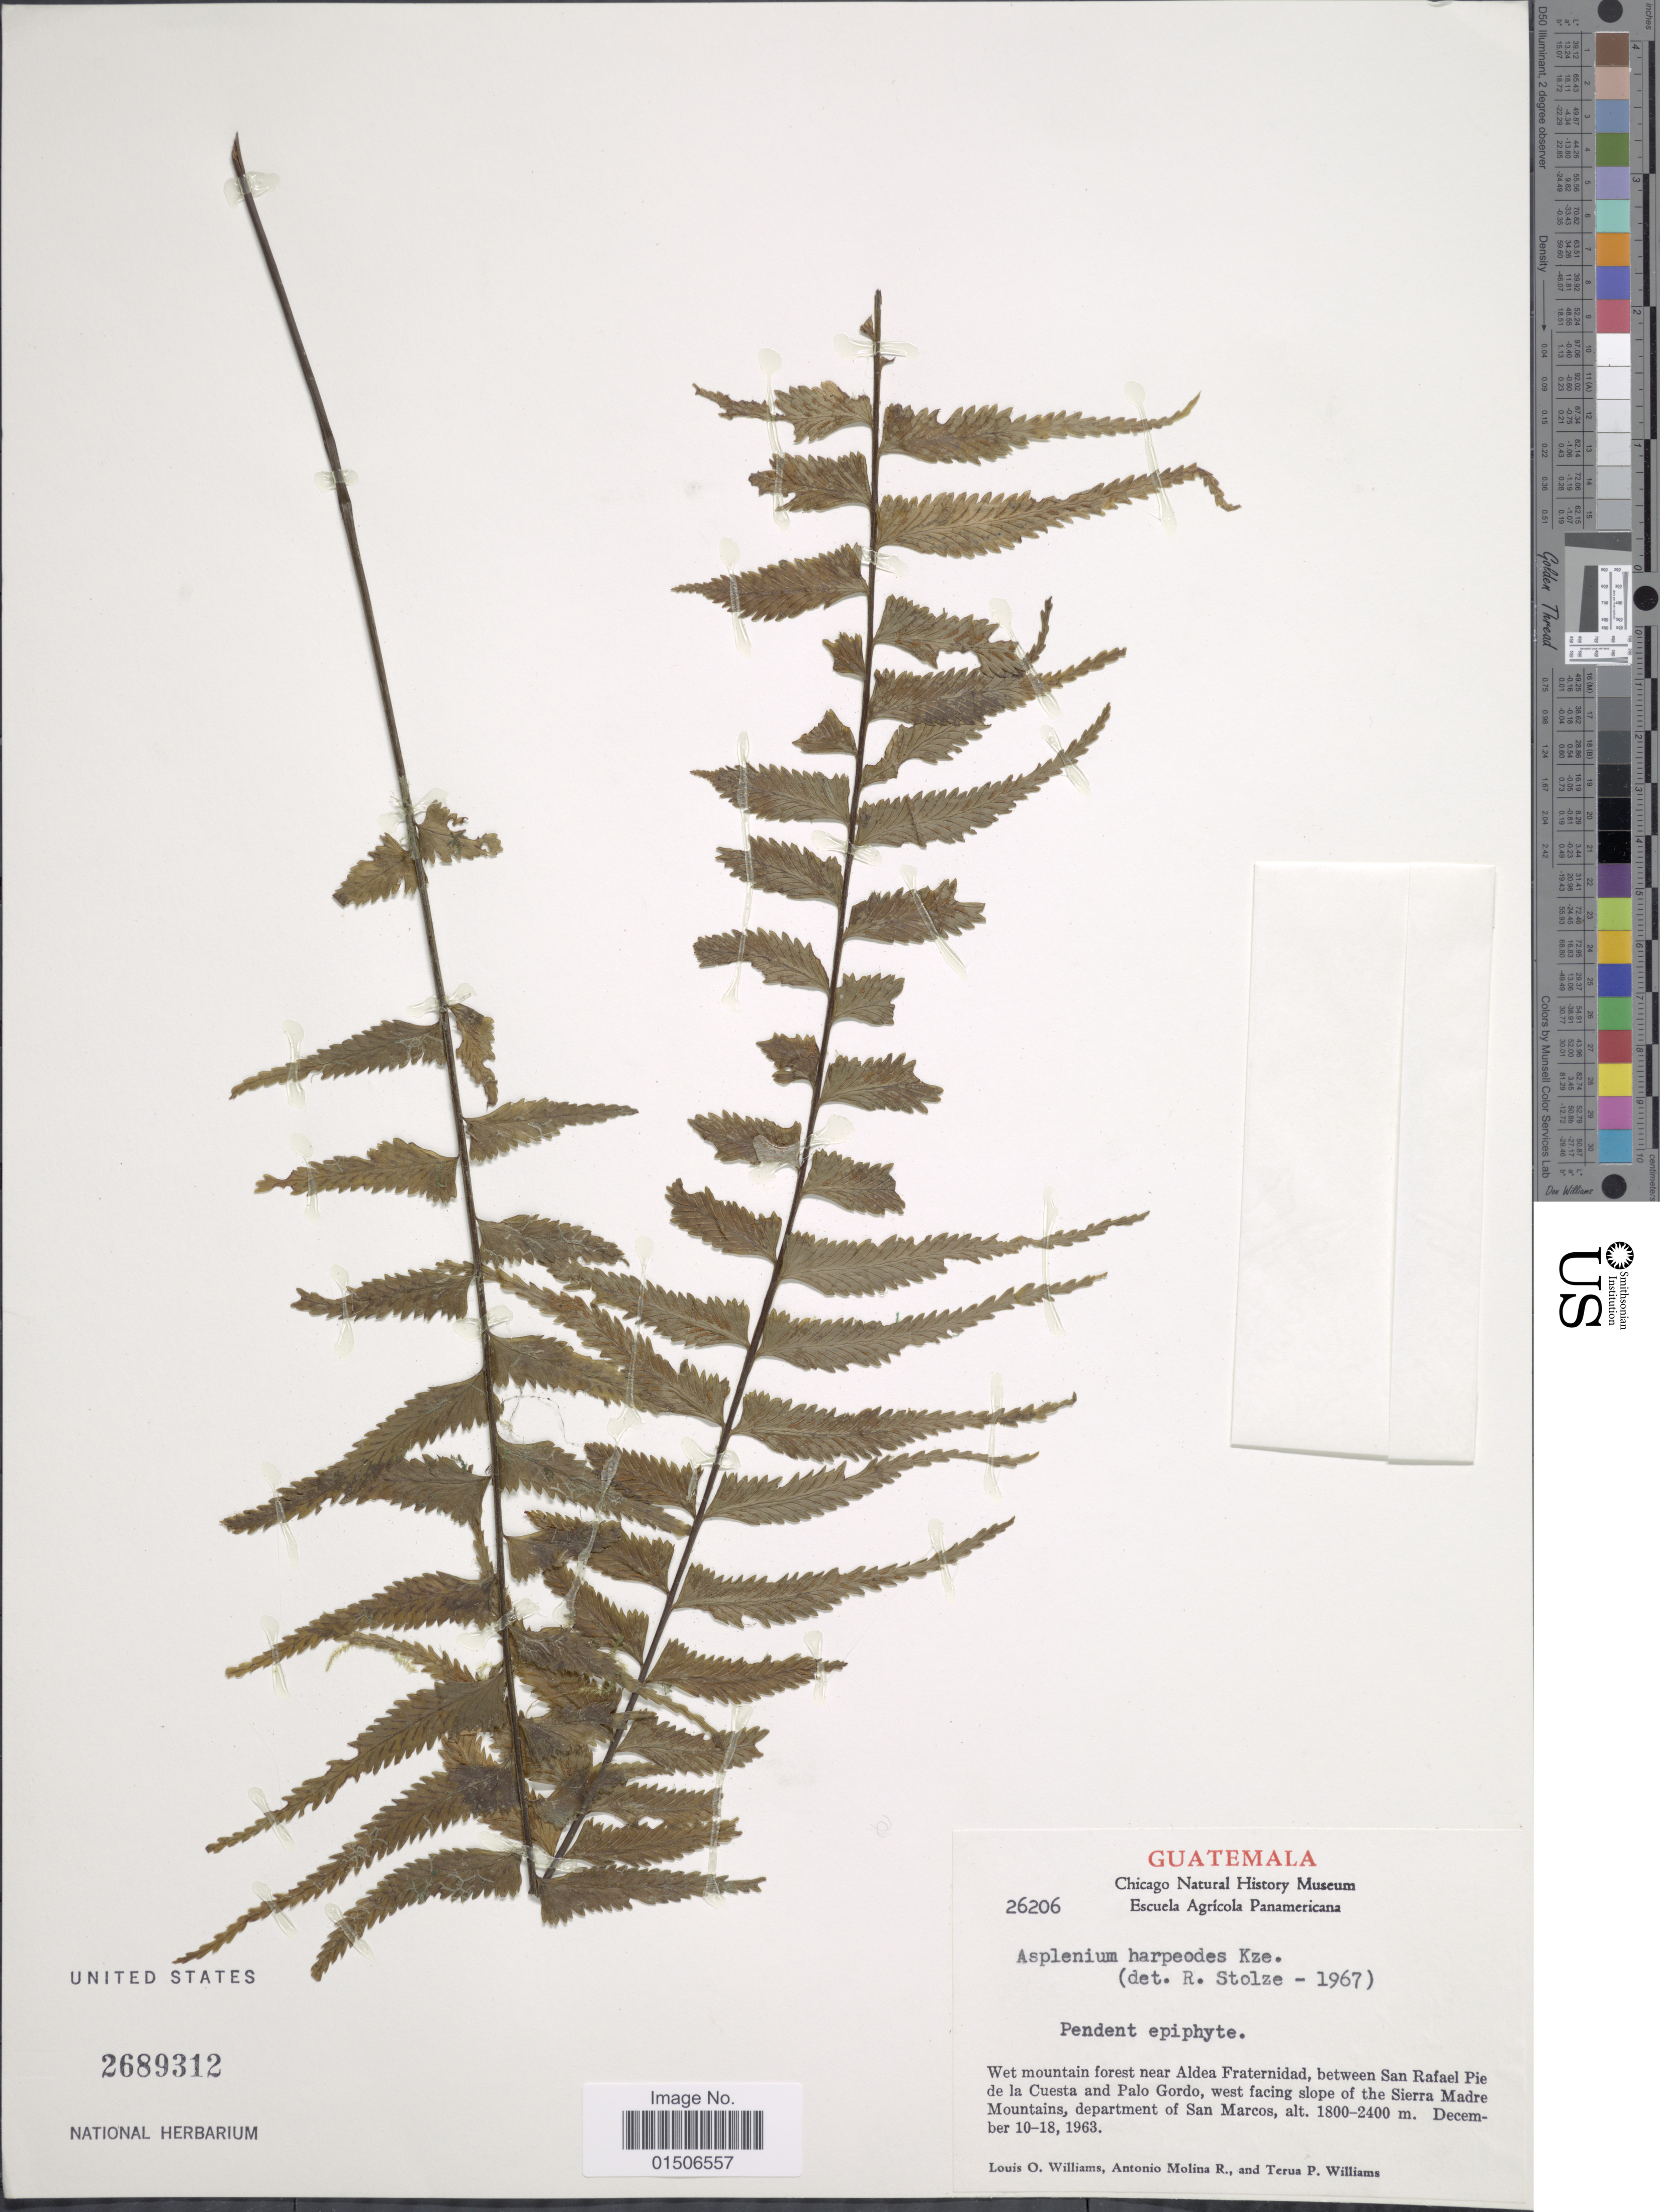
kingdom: Plantae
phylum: Tracheophyta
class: Polypodiopsida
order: Polypodiales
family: Aspleniaceae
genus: Asplenium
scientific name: Asplenium harpeodes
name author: Kunze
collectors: L. O. Williams, A. Molina R. & T. P. Williams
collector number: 26206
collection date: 1963-12-10/1963-12-18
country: Guatemala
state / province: San Marcos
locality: Wet mountain forest near Aldea Fraternidad, between San Rafael Pie de la Cuesta and Palo Gordo, west facing slope of the Sierra Madre Mountains, department of San Marcos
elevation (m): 1800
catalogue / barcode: US 2689312